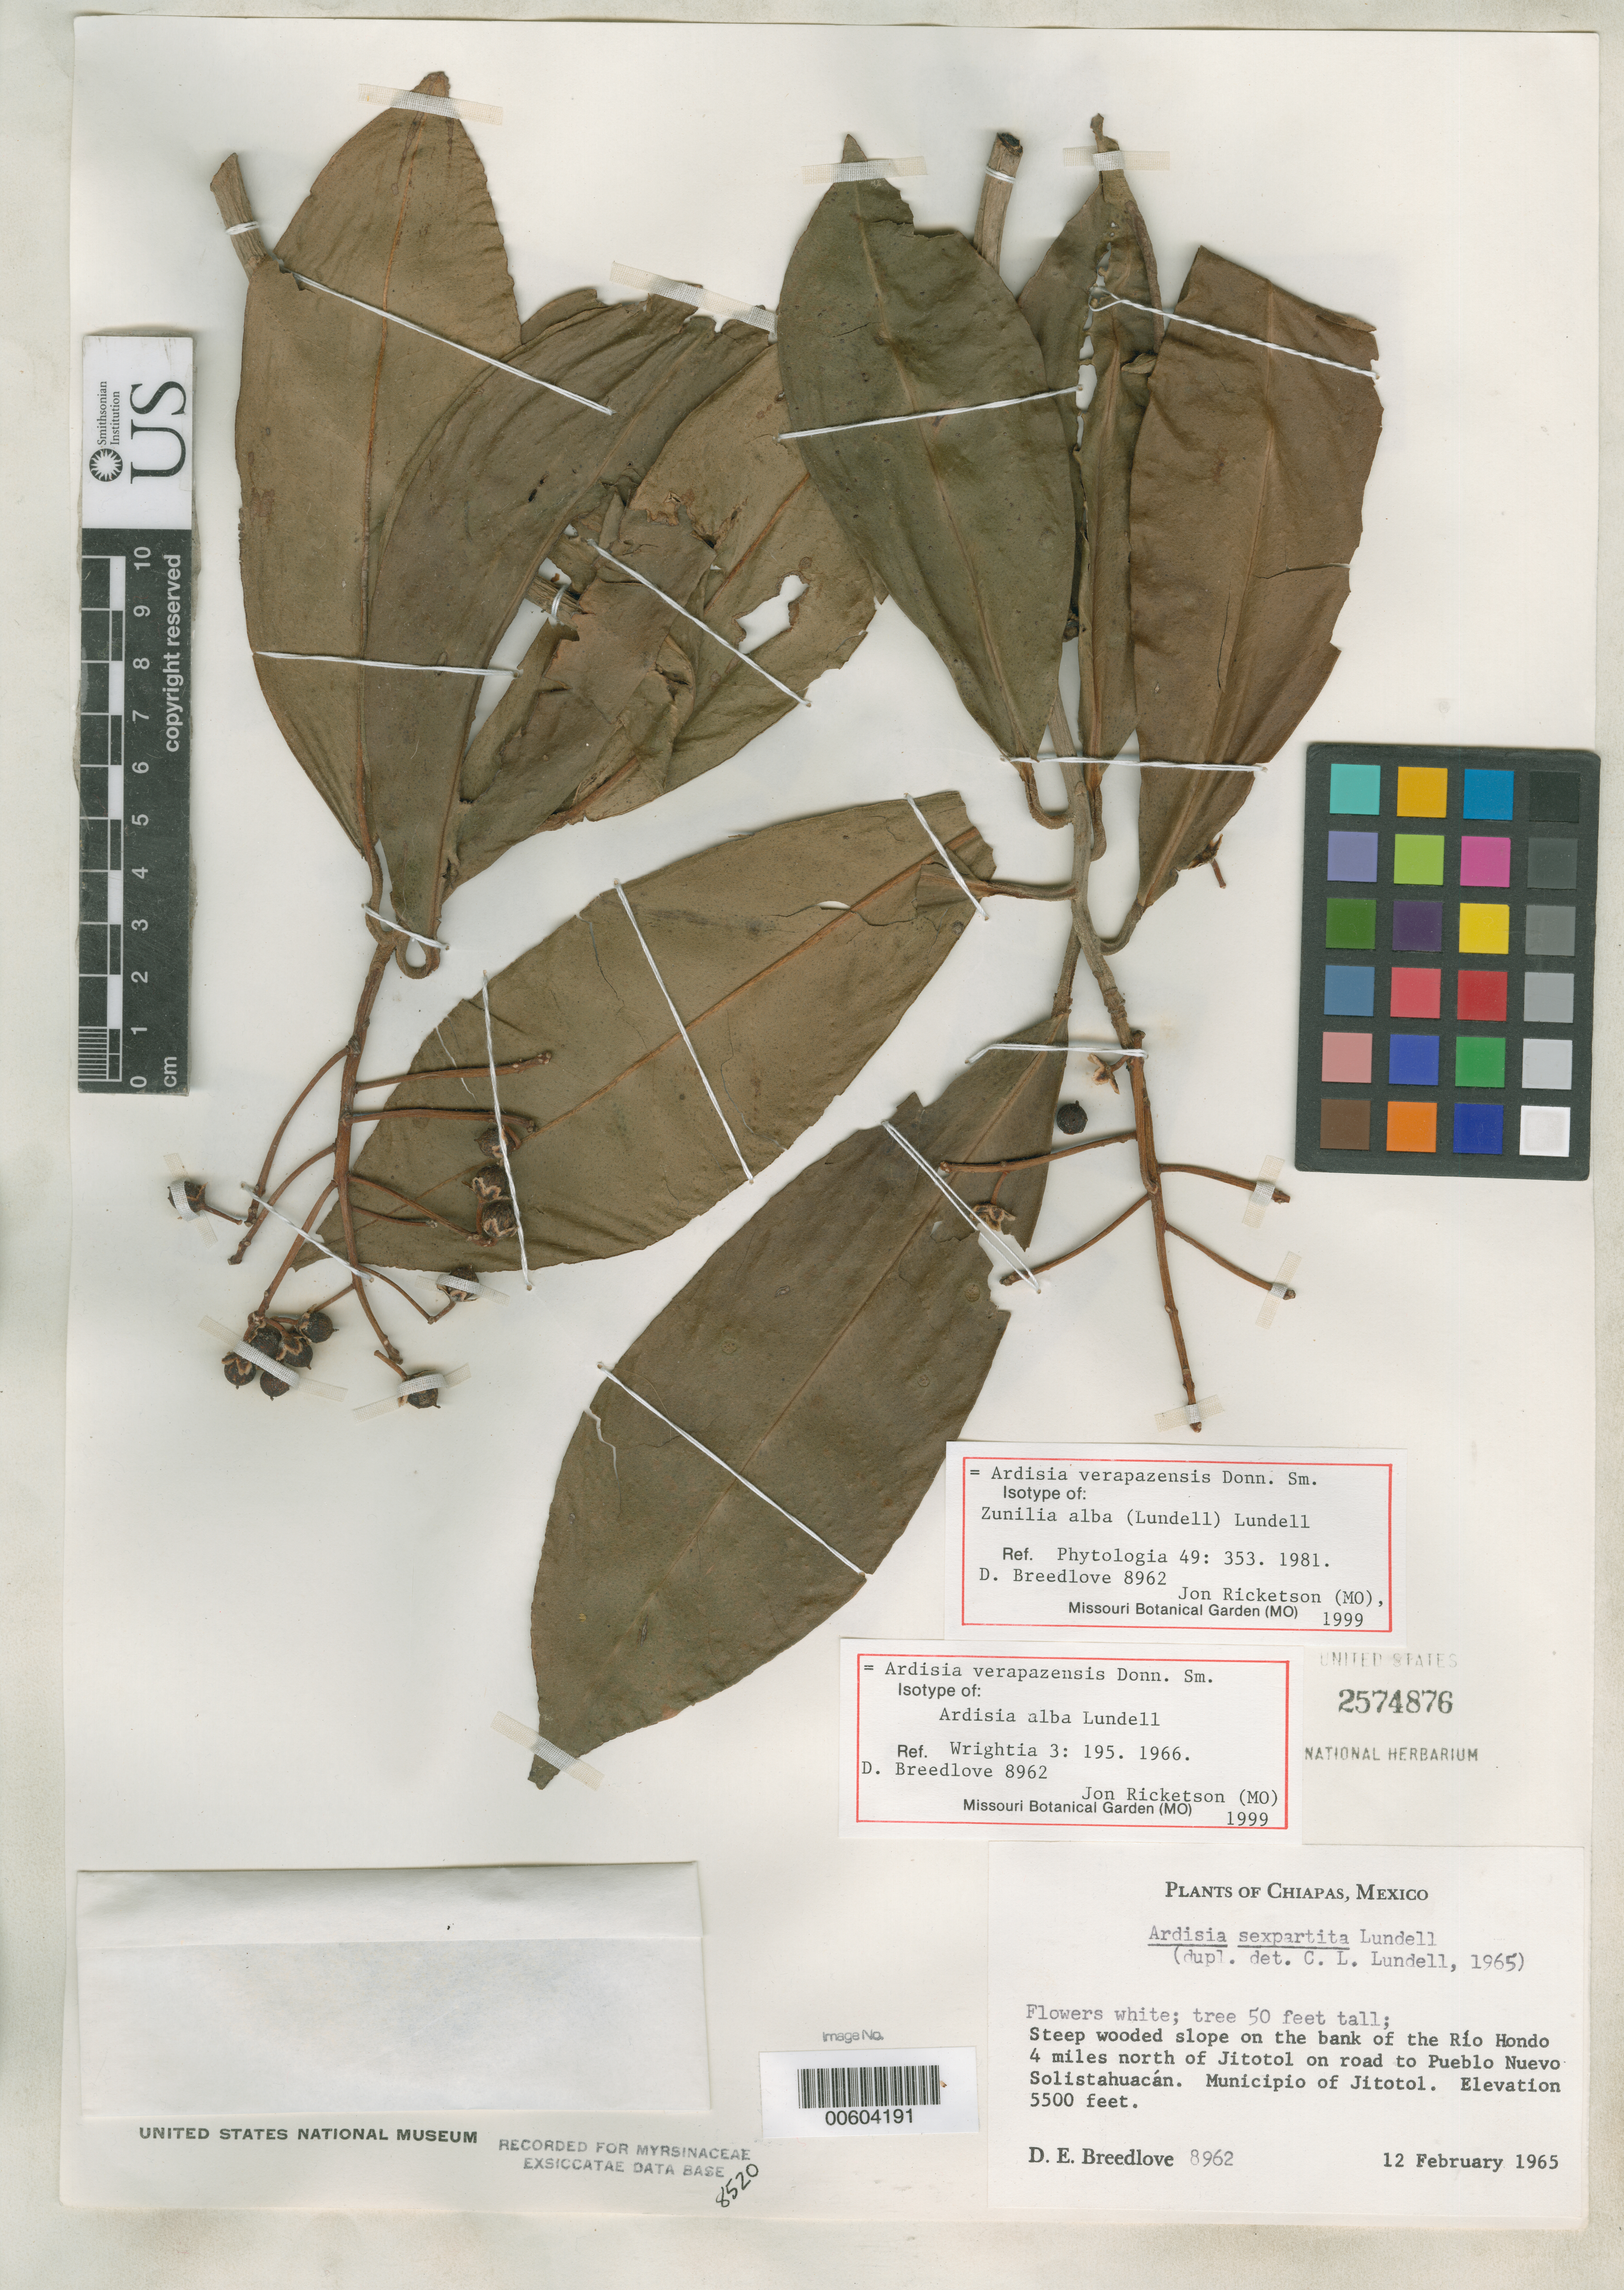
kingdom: Plantae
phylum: Tracheophyta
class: Magnoliopsida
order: Ericales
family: Primulaceae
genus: Ardisia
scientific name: Ardisia alba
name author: Lundell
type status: Isotype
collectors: D. E. Breedlove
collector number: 8962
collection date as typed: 12 Feb 1965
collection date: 1965-02-12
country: Mexico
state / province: Chiapas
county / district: Jitotol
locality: Slope on bank of Rio Hondo 4 mi N of Jitotol on road to Pueblo Nuevo Solistahuacan.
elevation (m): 1676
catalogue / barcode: US 2574876